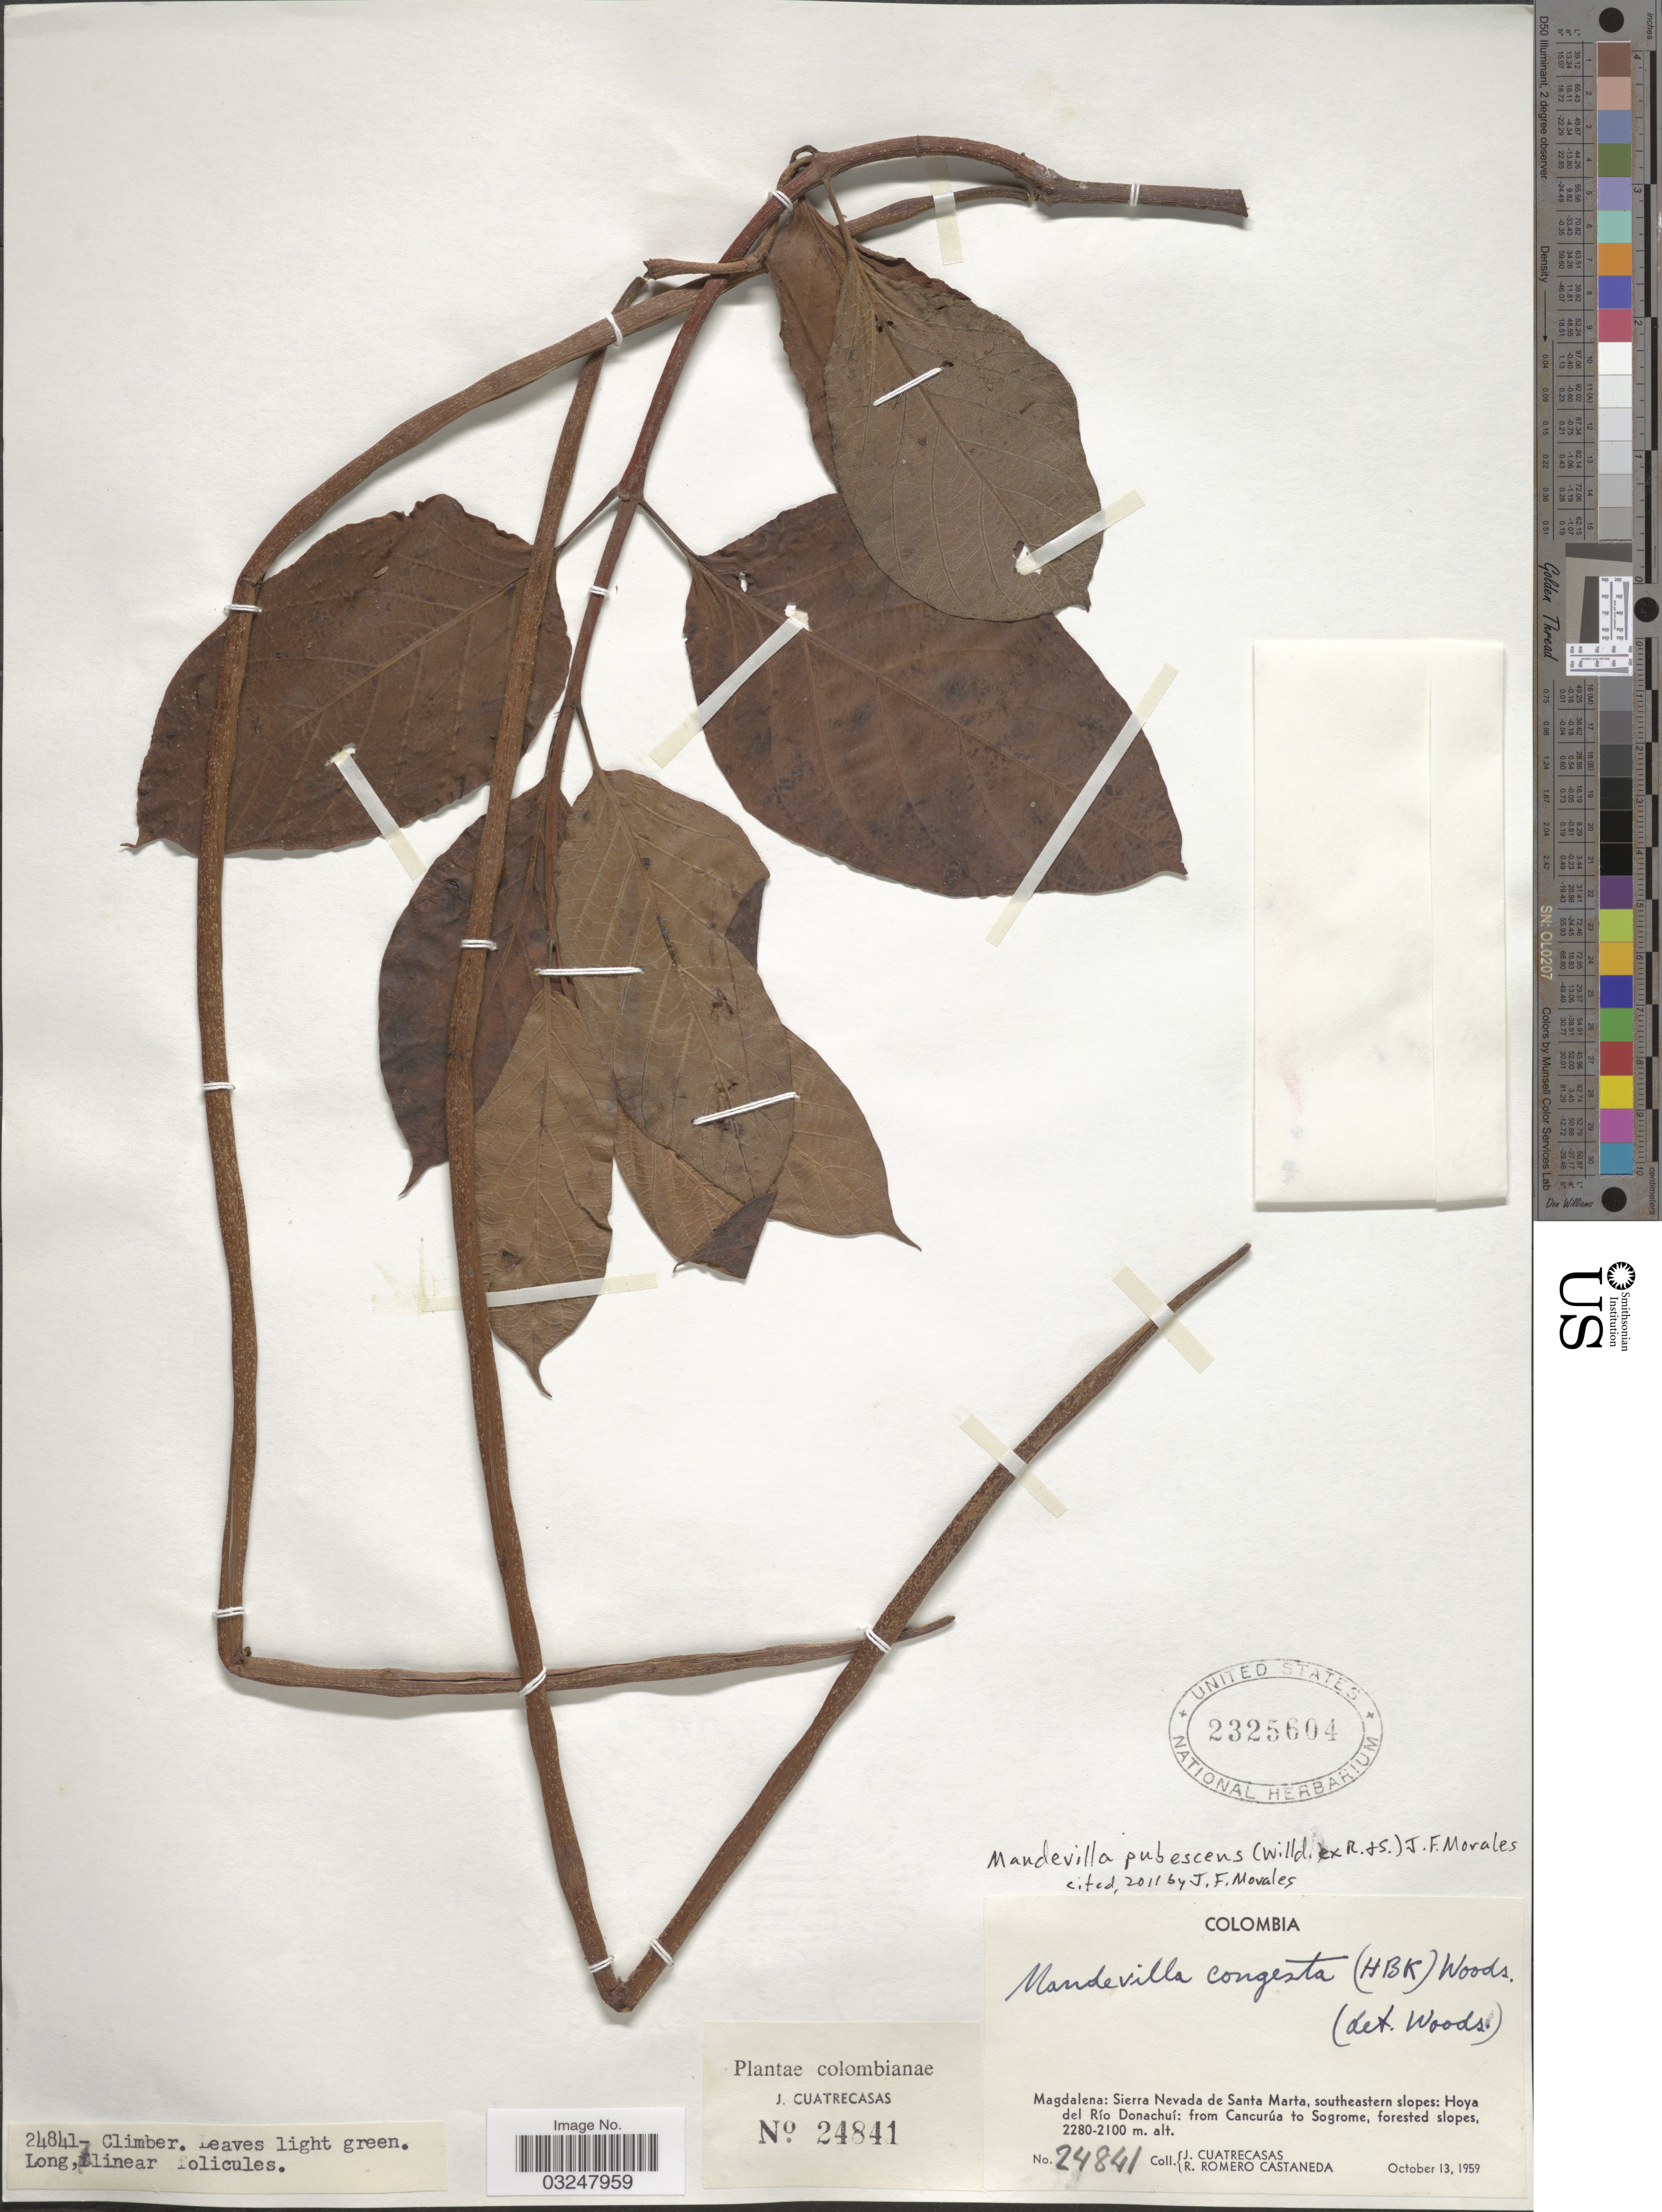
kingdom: Plantae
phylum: Tracheophyta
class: Magnoliopsida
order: Gentianales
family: Apocynaceae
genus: Mandevilla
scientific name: Mandevilla pubescens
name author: (Willd. ex Roem. & Schult.) J.F. Morales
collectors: J. Cuatrecasas & R. Romero Castañeda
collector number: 24841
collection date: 1959-10-13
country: Colombia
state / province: Magdalena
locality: Magdalena: Sierra Nevada de Santa Marta, southeastern slopes: Hoya del Río Donachuí: from Cancurúa to Sogrome, forested slopes.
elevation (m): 2100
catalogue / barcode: US 2325604